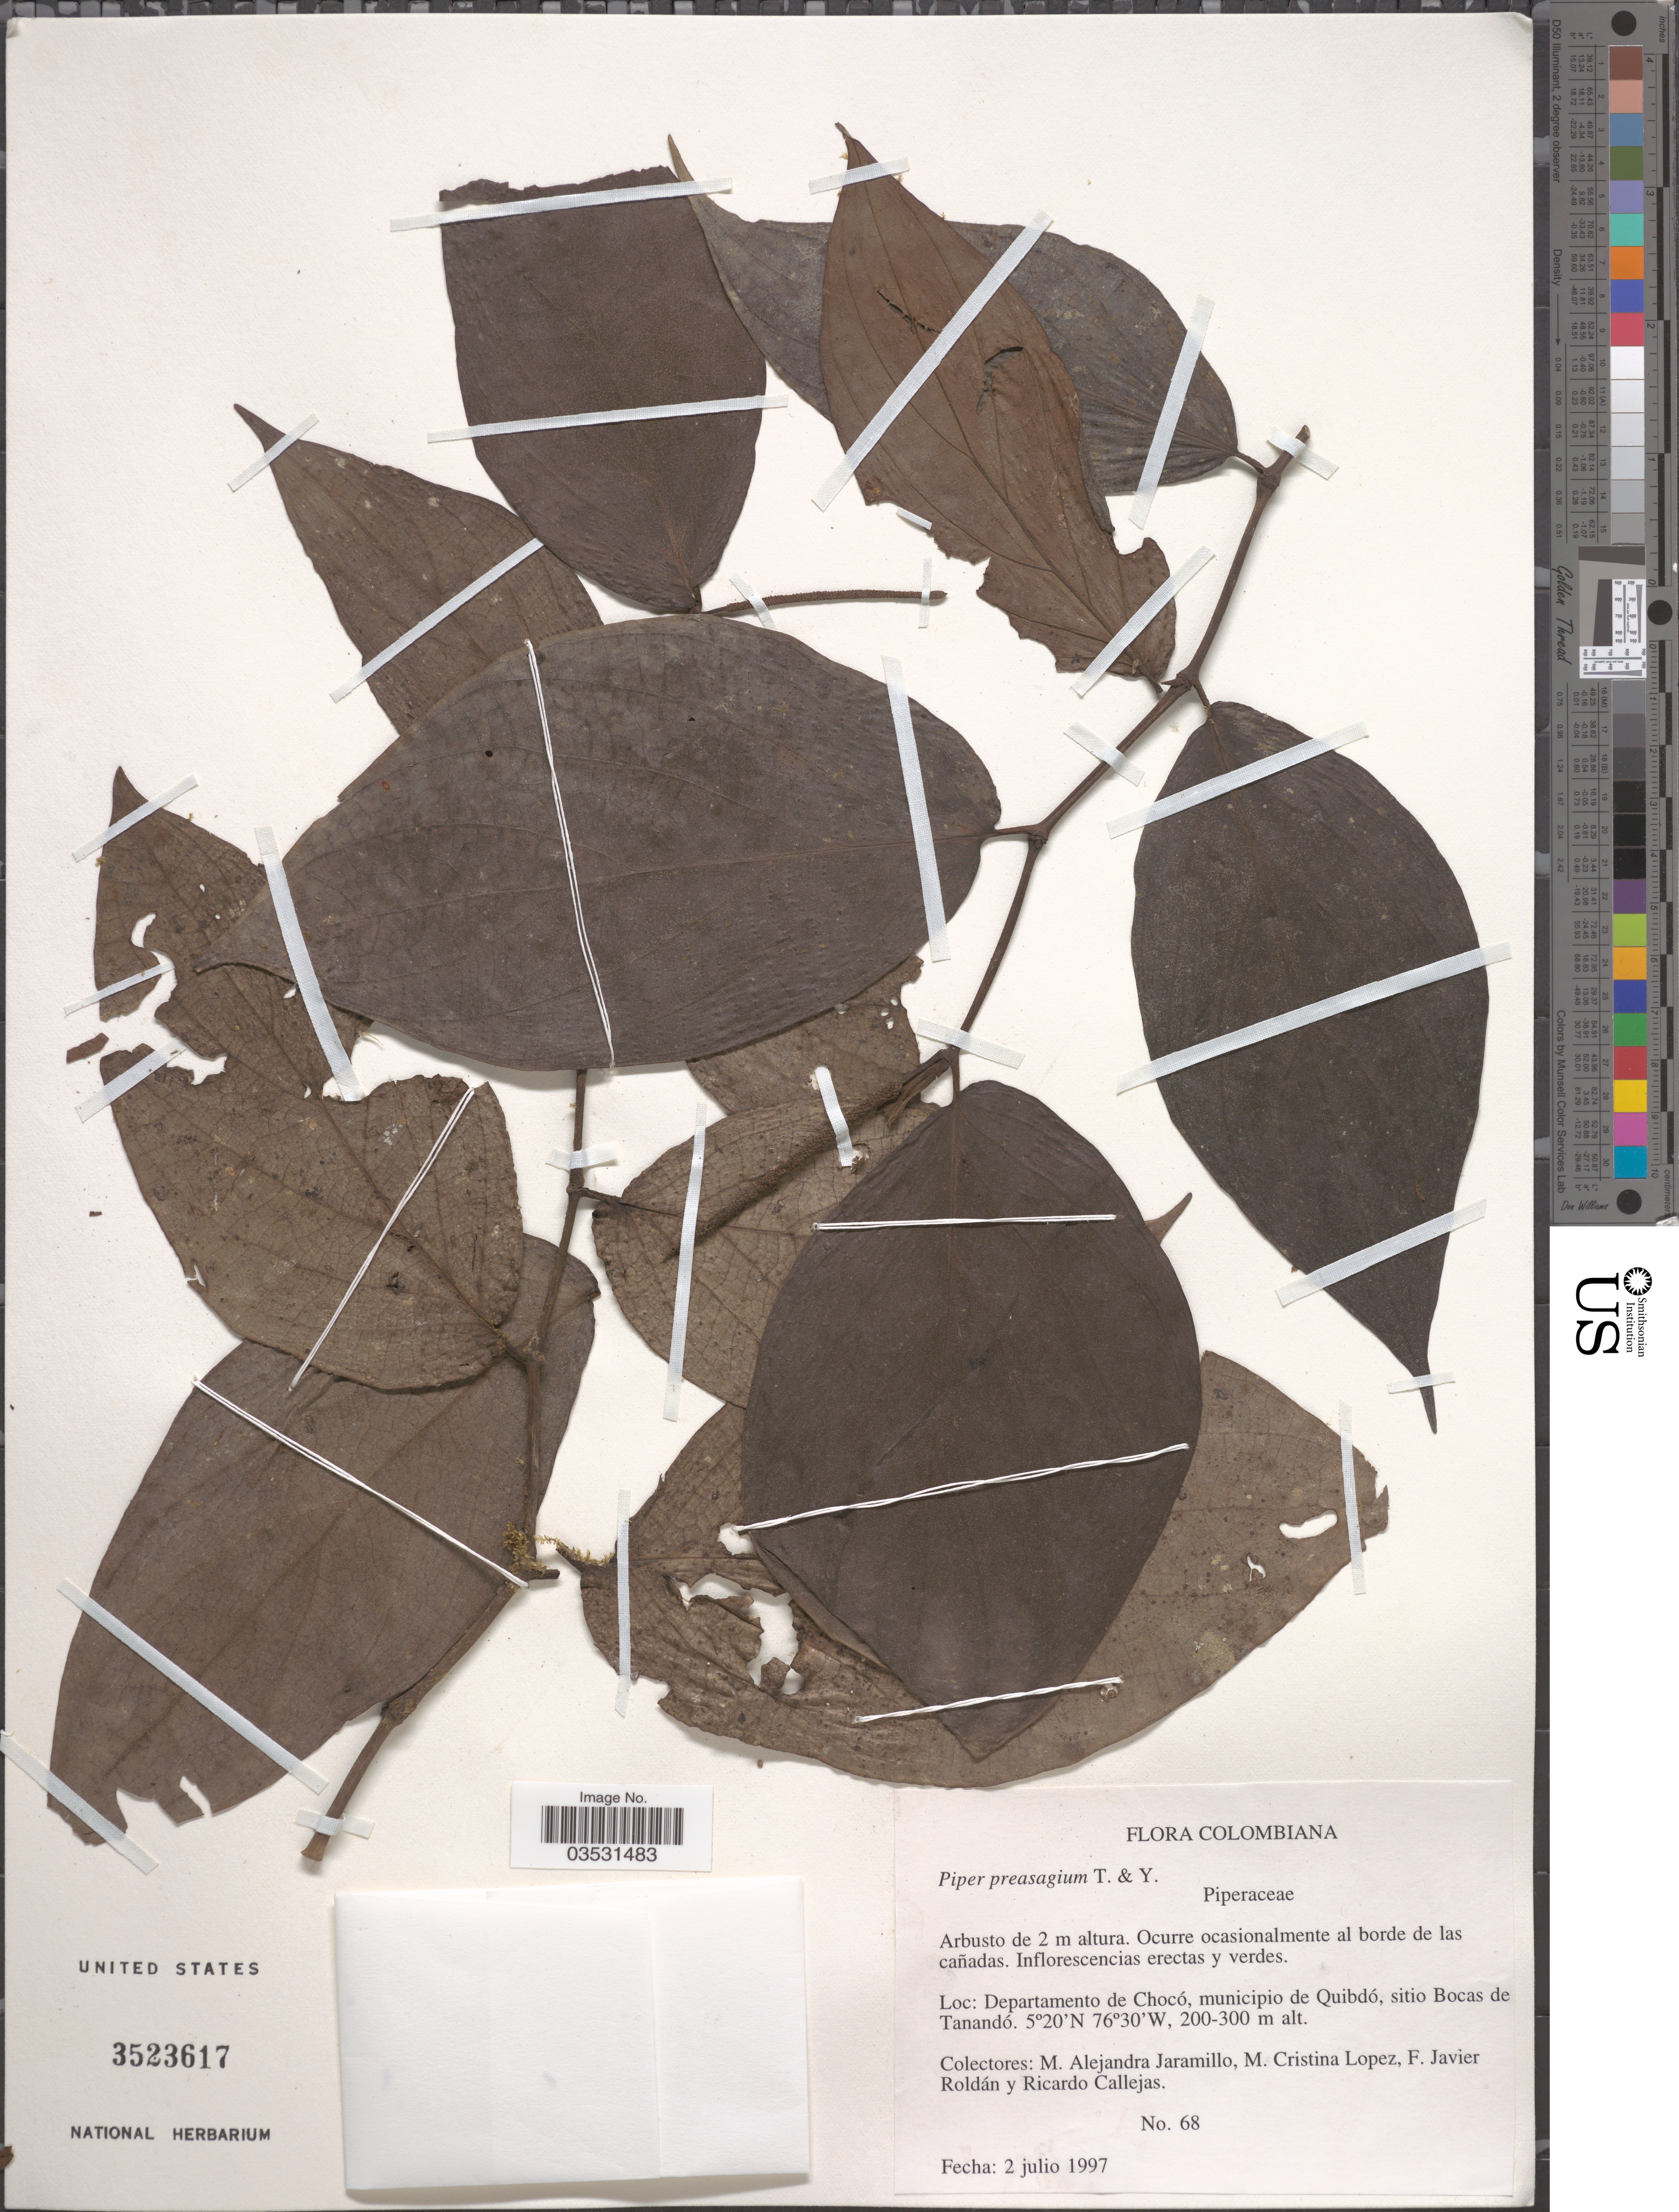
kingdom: Plantae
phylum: Tracheophyta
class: Magnoliopsida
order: Piperales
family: Piperaceae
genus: Piper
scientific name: Piper praesagium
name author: Trel. & Yunck.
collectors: M. A. Jaramillo, M. Lopez, F. J. Roldán & R. Callejas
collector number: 68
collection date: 1997-07-02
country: Colombia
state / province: Chocó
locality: Departamento de Chocó, municipio de Quibdó, sitio de Bocas de Tanandó.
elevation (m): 200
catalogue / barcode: US 3523617